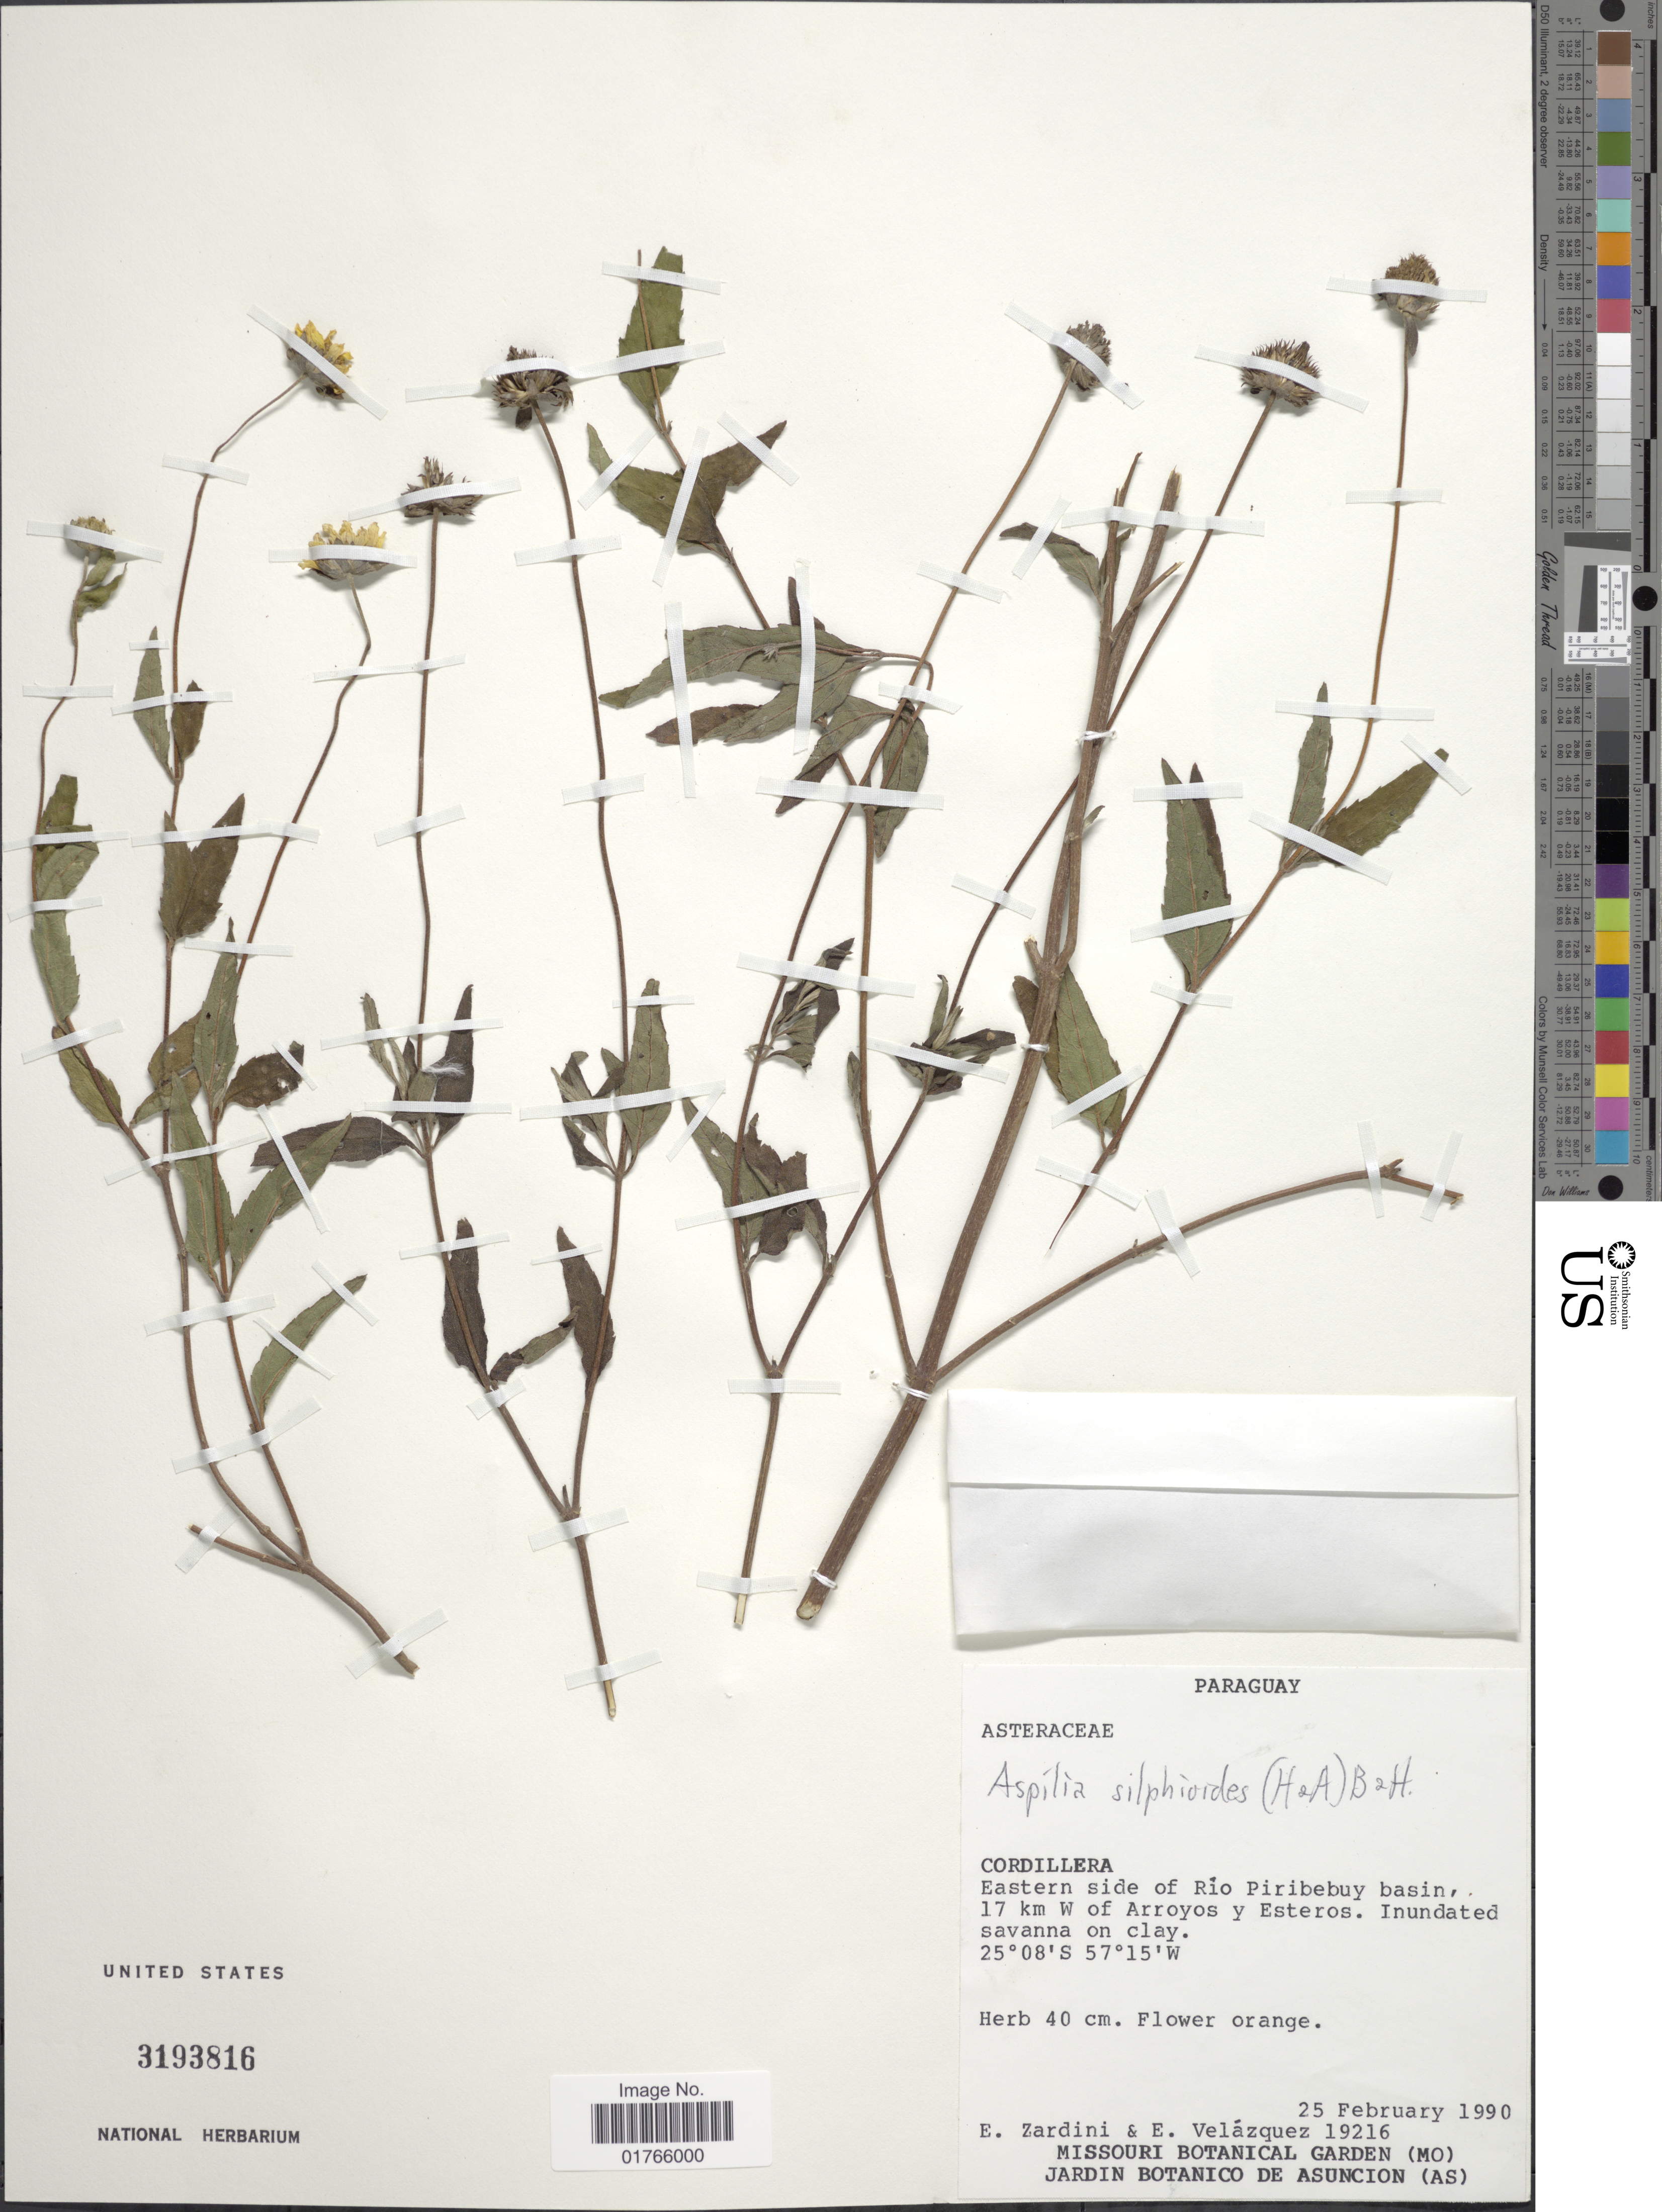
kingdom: Plantae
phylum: Tracheophyta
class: Magnoliopsida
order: Asterales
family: Asteraceae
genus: Aspilia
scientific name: Aspilia silphioides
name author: (Hook. & Arn.) Benth. ex Benth. & Hook. f.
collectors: E. M. Zardini & E. Velazquez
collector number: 19216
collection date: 1990-02-25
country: Paraguay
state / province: Cordillera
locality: Eastern side of Rio Piribebuy basin, 17 km W of Arroyos y Esteros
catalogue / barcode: US 3193816